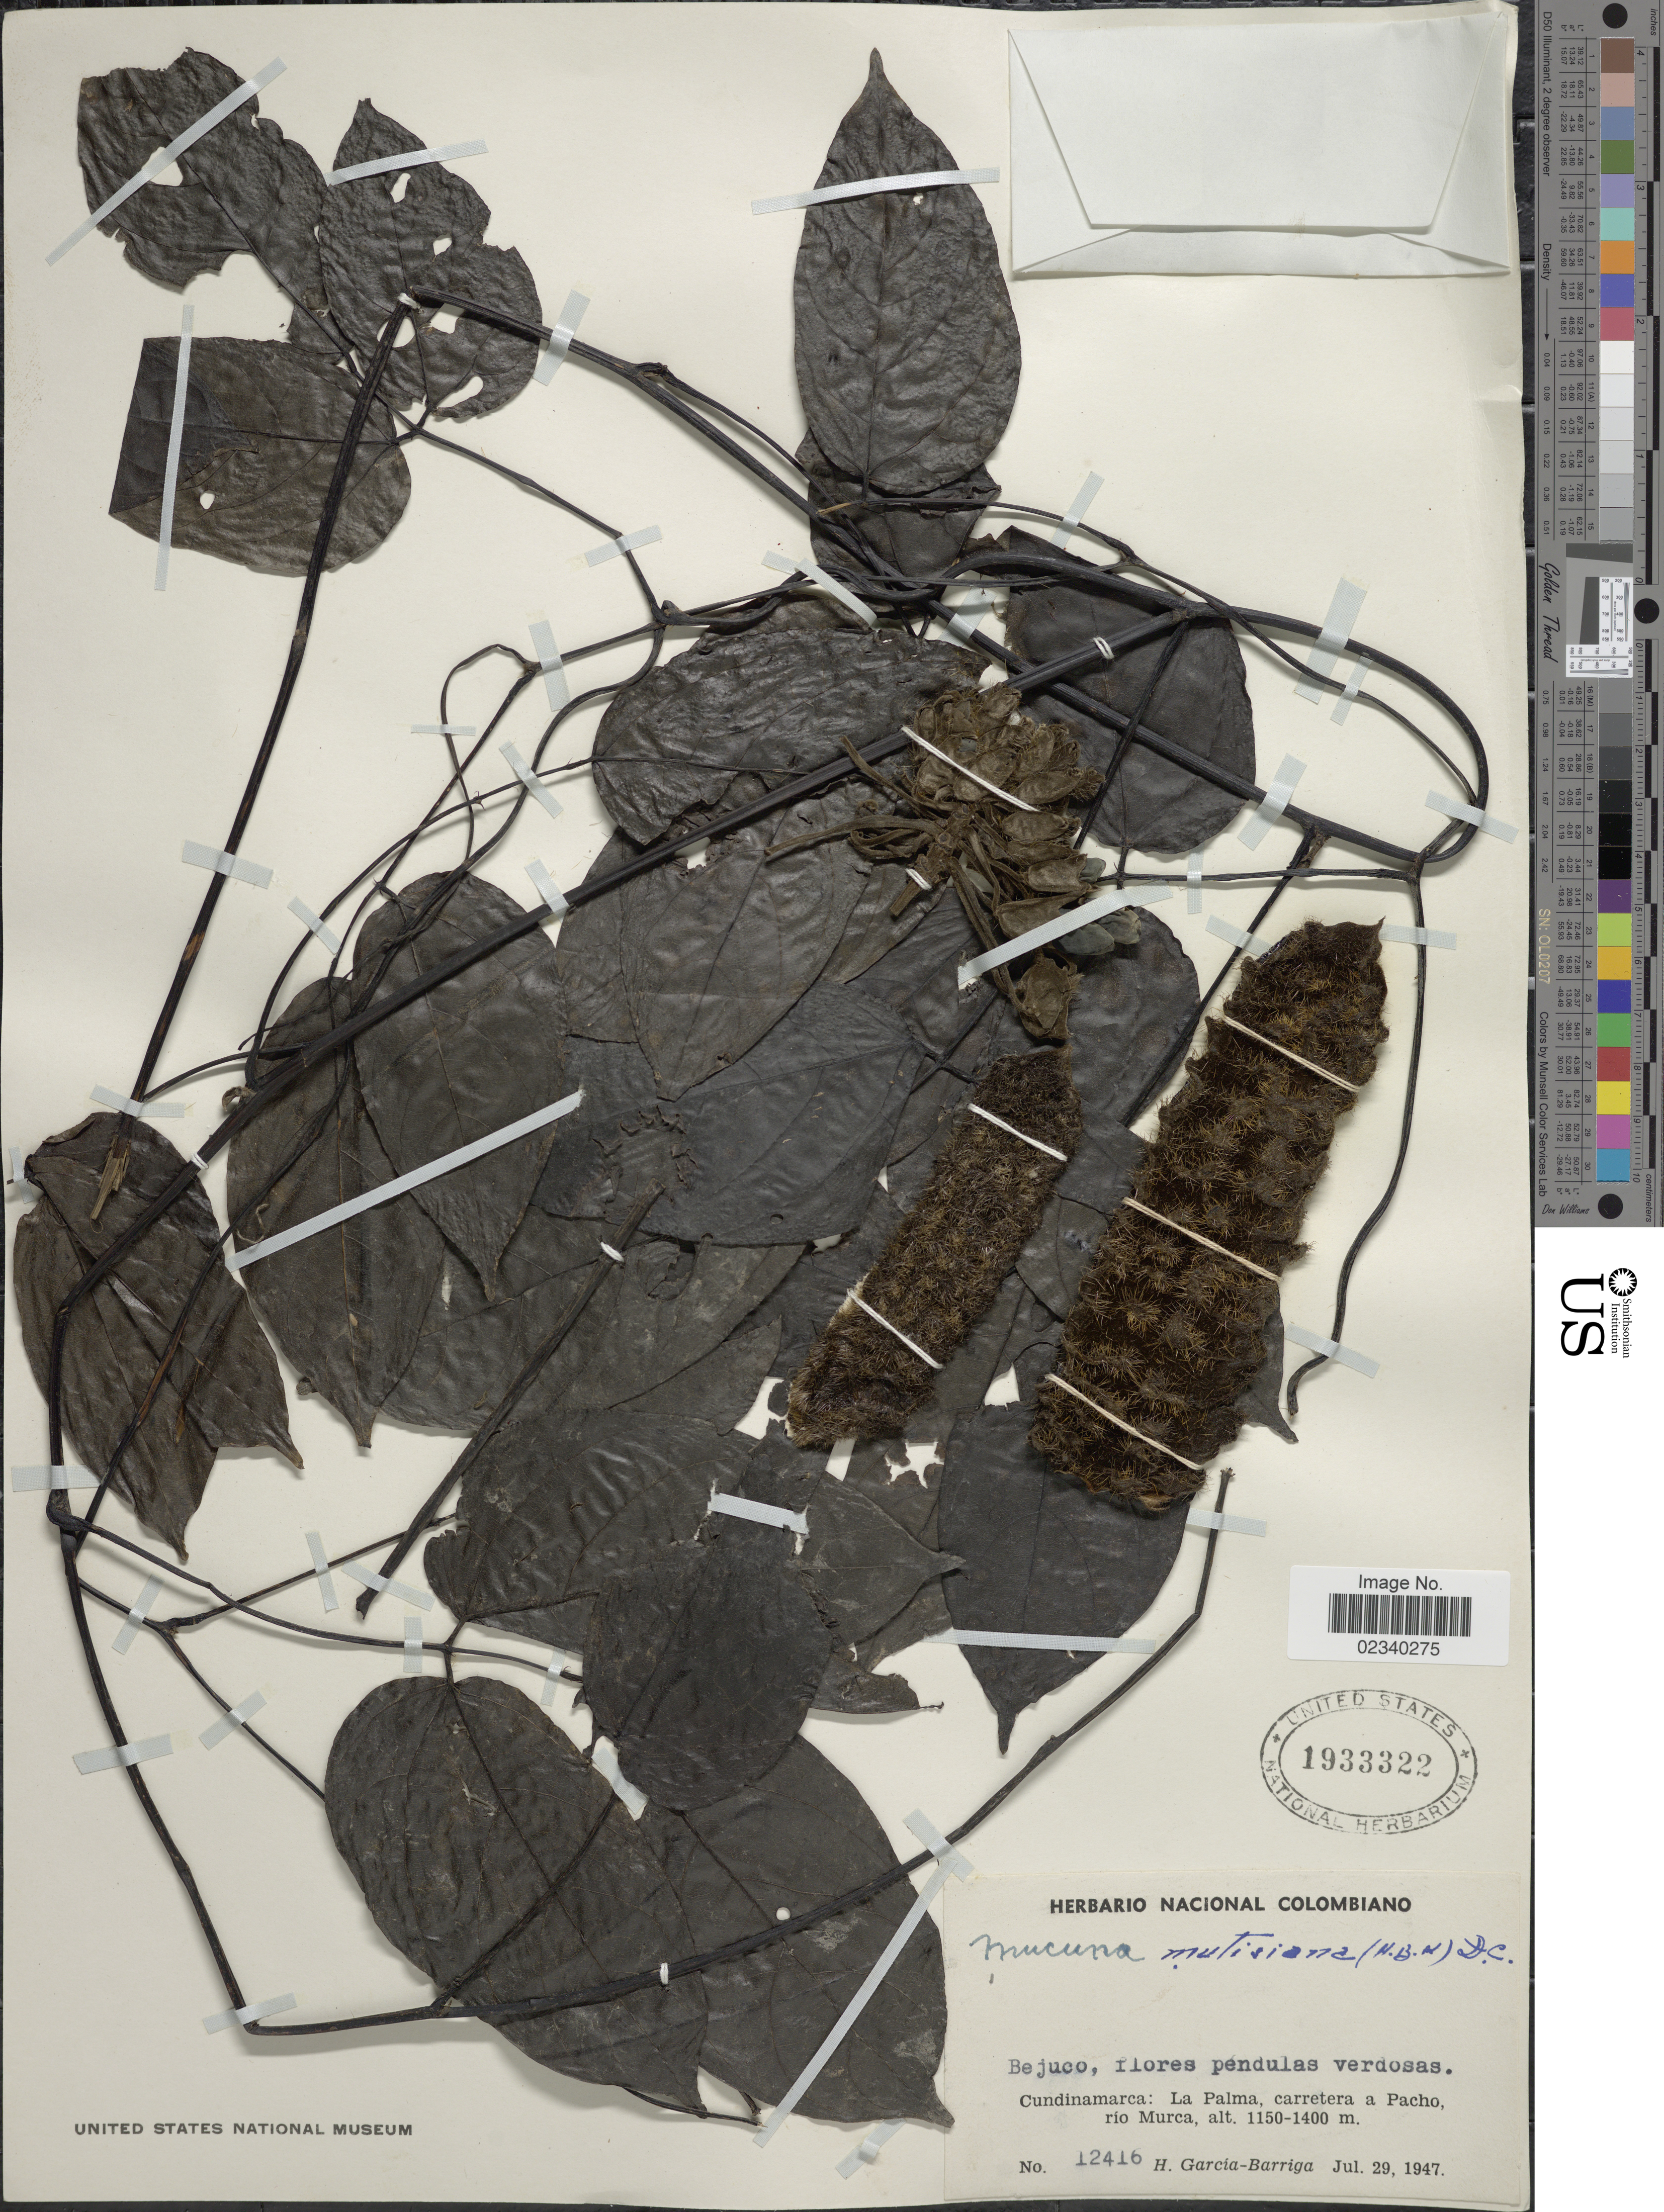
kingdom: Plantae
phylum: Tracheophyta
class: Magnoliopsida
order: Fabales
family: Fabaceae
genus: Mucuna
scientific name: Mucuna mutisiana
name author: (Kunth) DC.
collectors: H. García Barriga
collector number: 12416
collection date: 1947-07-29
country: Colombia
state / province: Cundinamarca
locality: La Palma, carretera a Pacho, rio Murca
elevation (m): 1150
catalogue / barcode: US 1933322